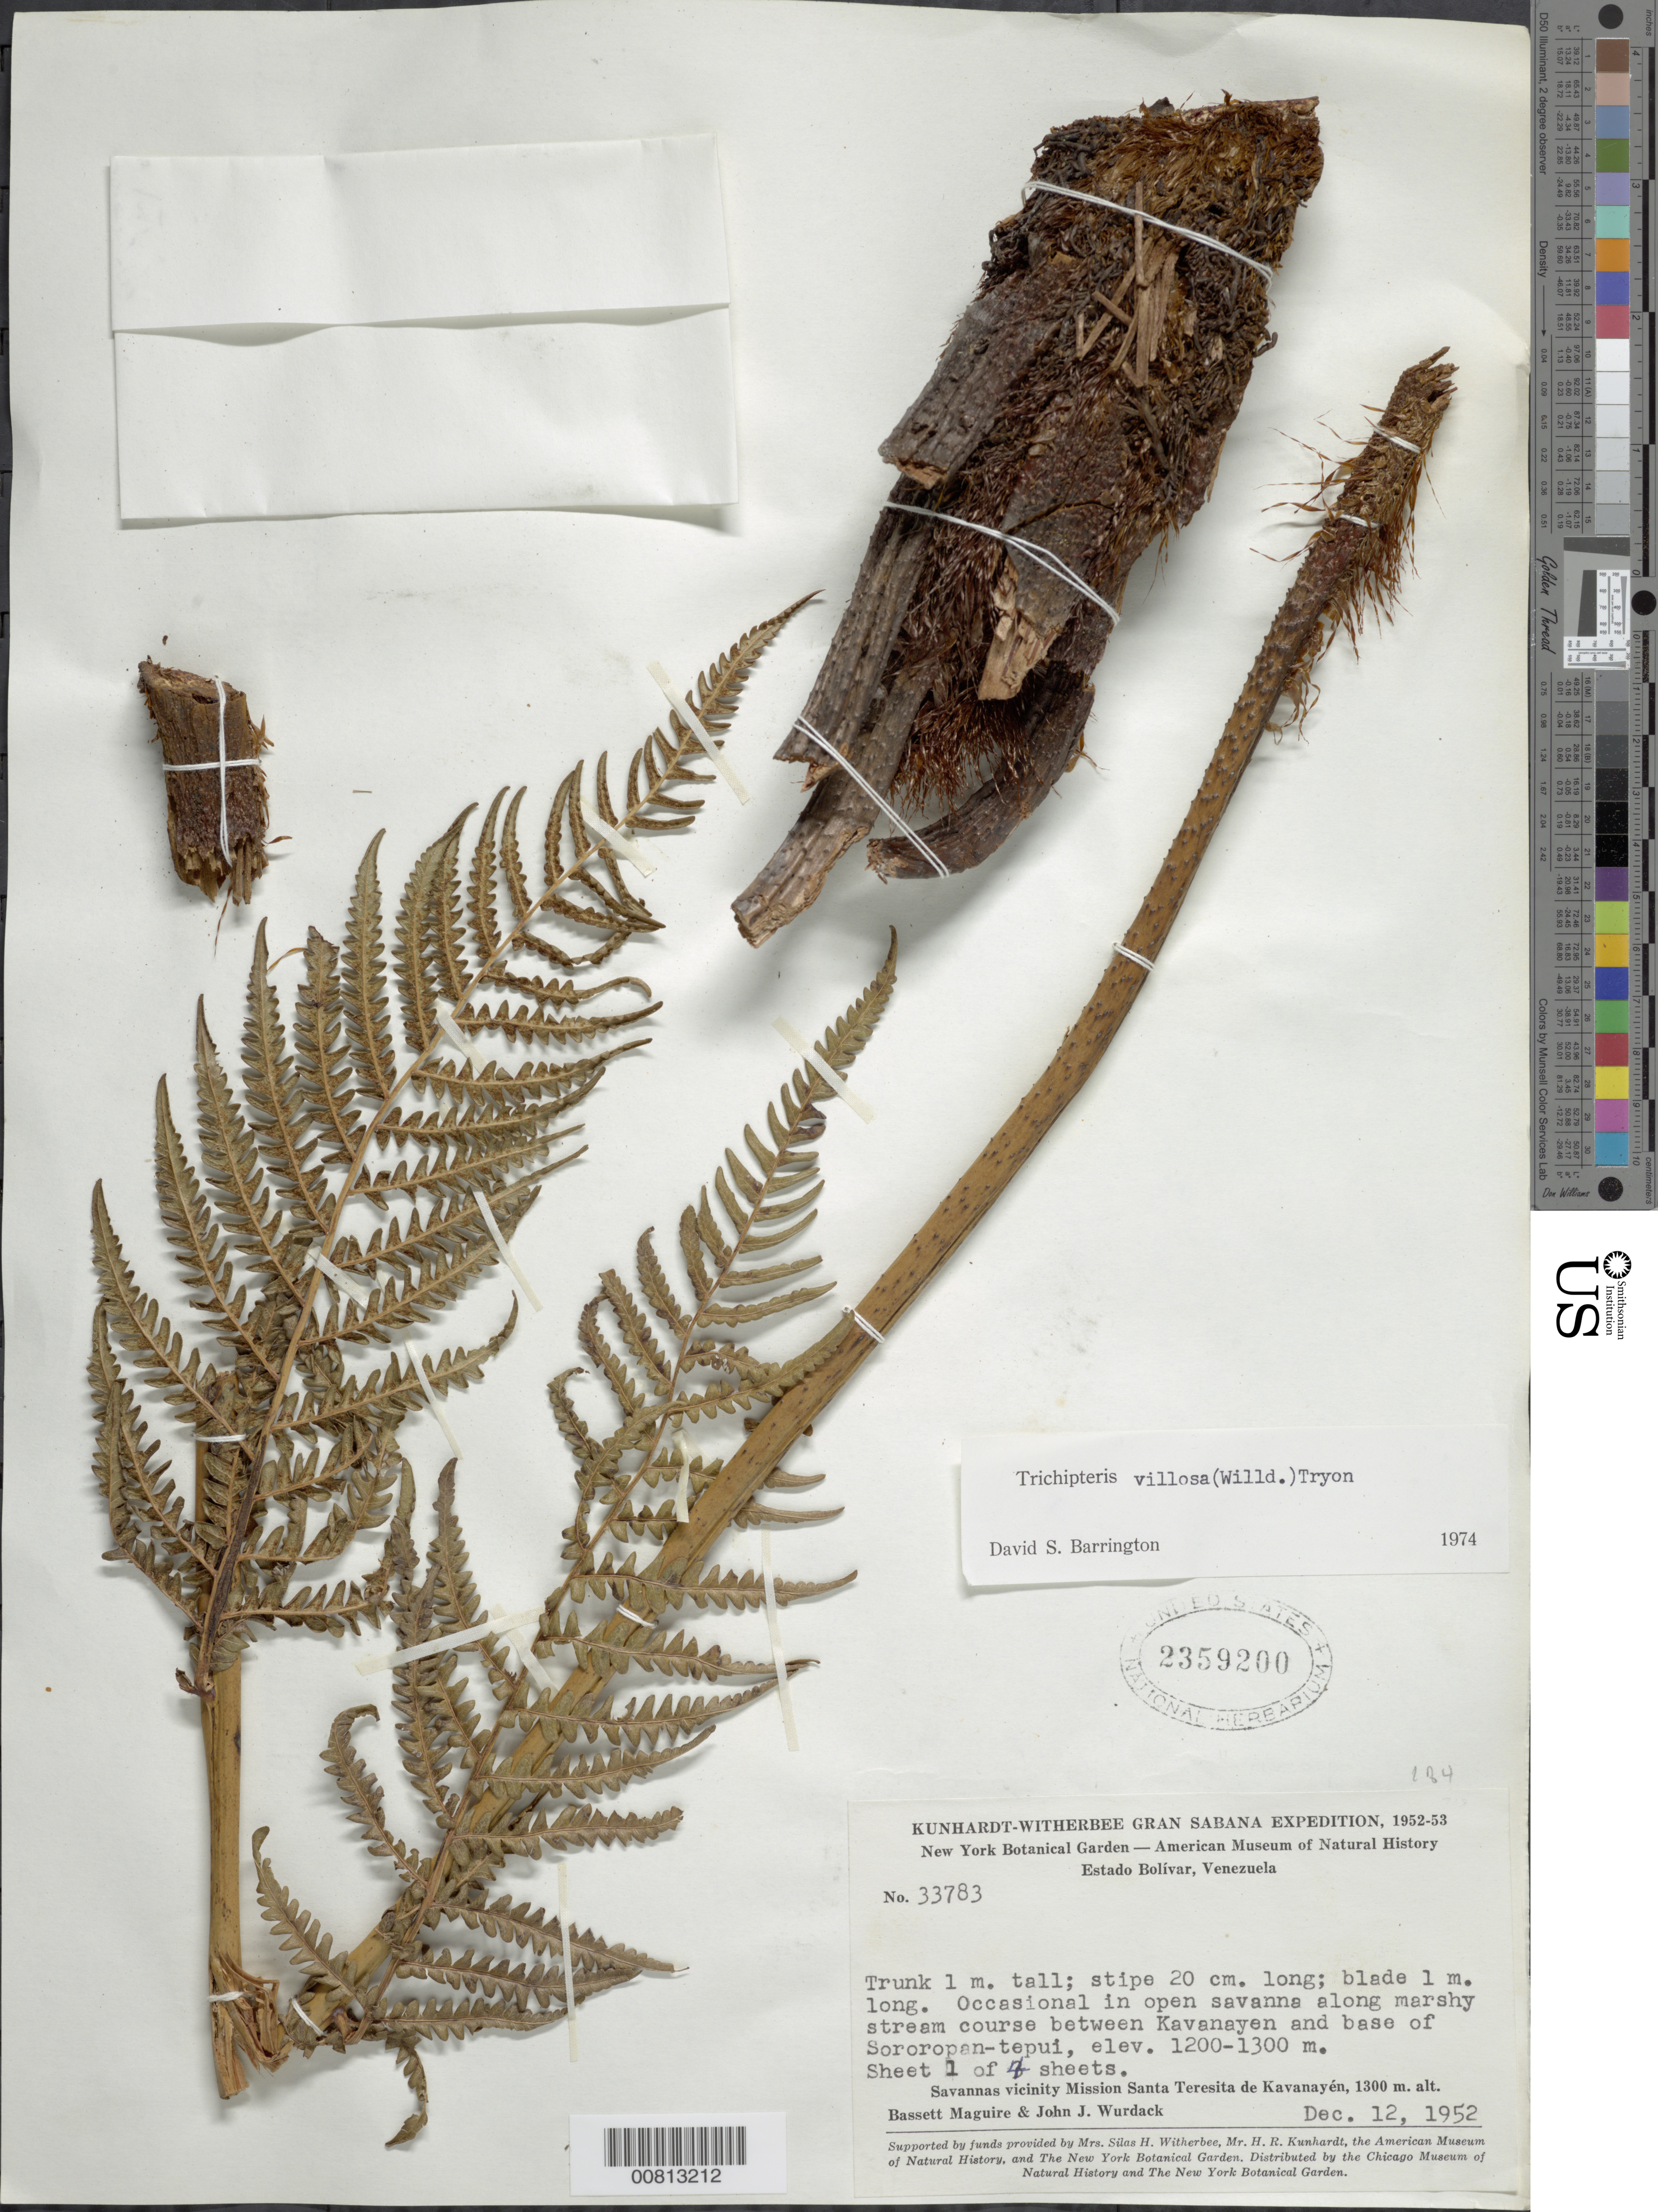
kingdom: Plantae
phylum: Tracheophyta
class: Polypodiopsida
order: Cyatheales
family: Cyatheaceae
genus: Cyathea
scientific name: Cyathea villosa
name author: Humb. & Bonpl. ex Willd.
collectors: B. Maguire & J. J. Wurdack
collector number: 33783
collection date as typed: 12-Dec-52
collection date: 1952-12-12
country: Venezuela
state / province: Bolívar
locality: Mission Santa Teresita de Kavanayén, between Kavanayén and base of Sororopán-tepuí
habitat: Open savanna along marshy stream course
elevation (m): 1200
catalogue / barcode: US 2359200